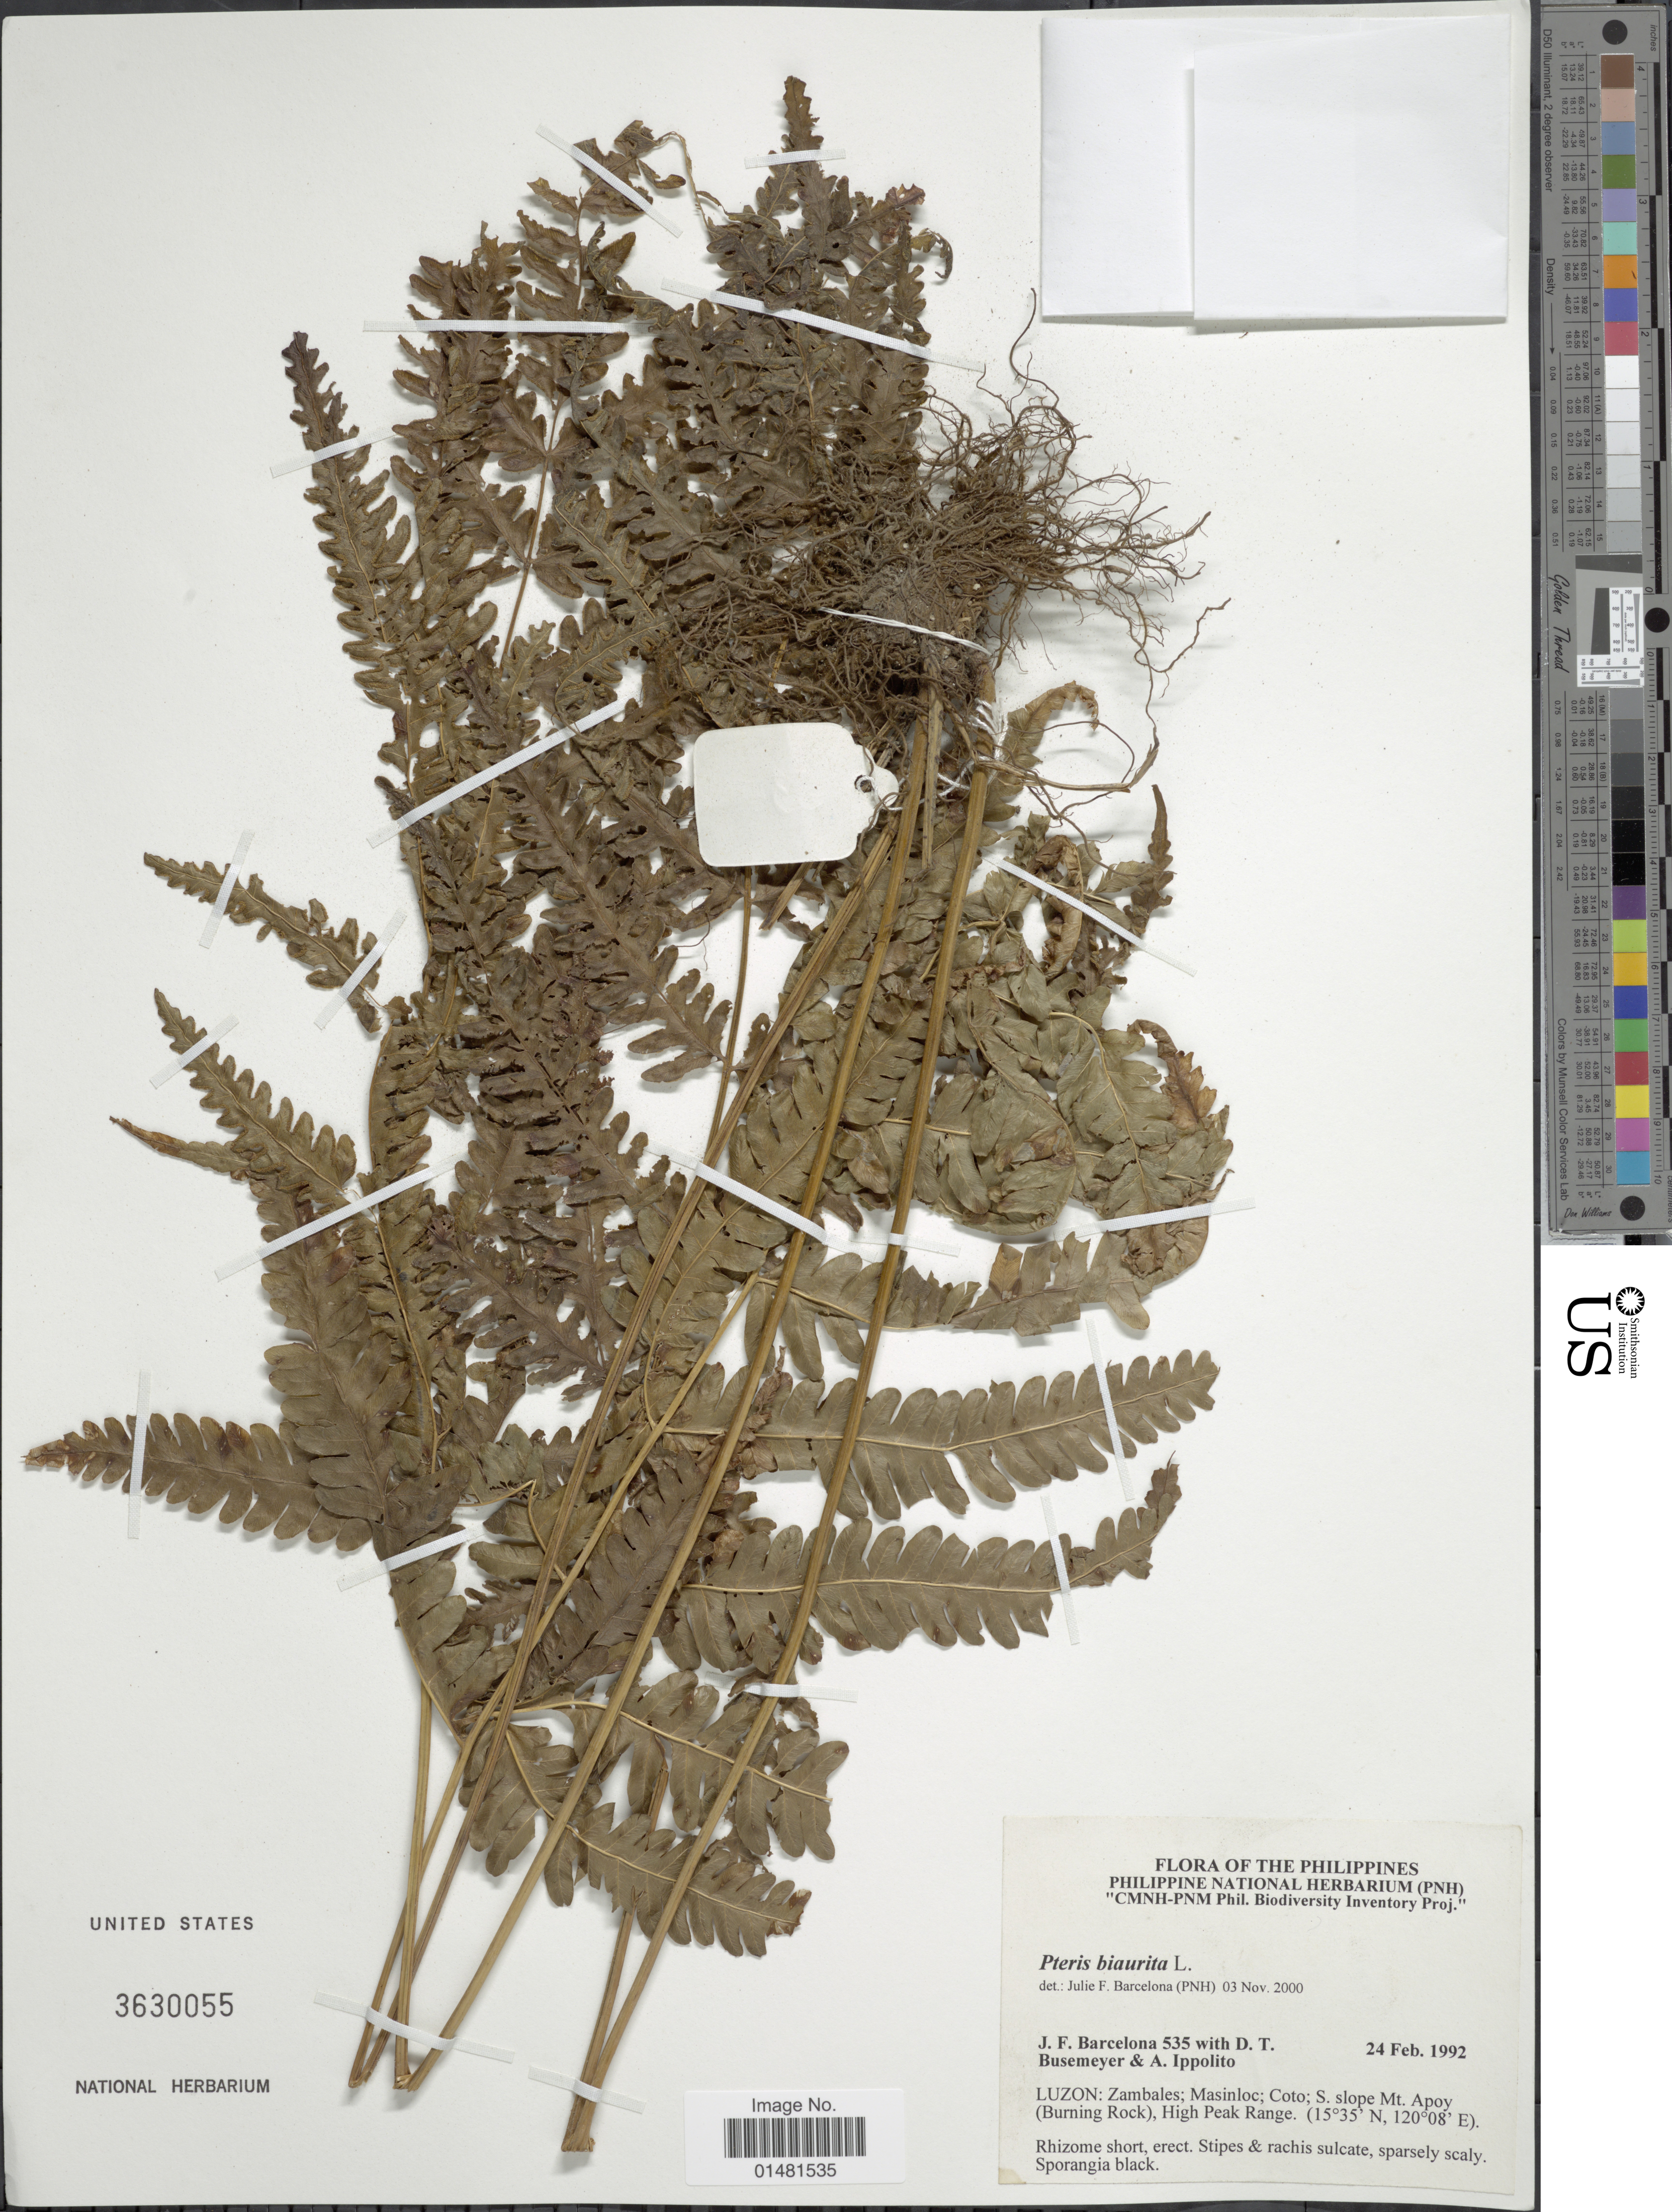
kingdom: Plantae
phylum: Tracheophyta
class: Polypodiopsida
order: Polypodiales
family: Pteridaceae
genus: Pteris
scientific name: Pteris biaurita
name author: L.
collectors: J. F. Barcelona, D. Busemeyer & A. Ippolito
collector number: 535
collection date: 1992-02-24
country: Philippines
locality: Luzon: Zambales; Masinloc; Coto; S. slope Mt. Apoy (Burning Rock), High Peak Range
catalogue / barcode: US 3630055